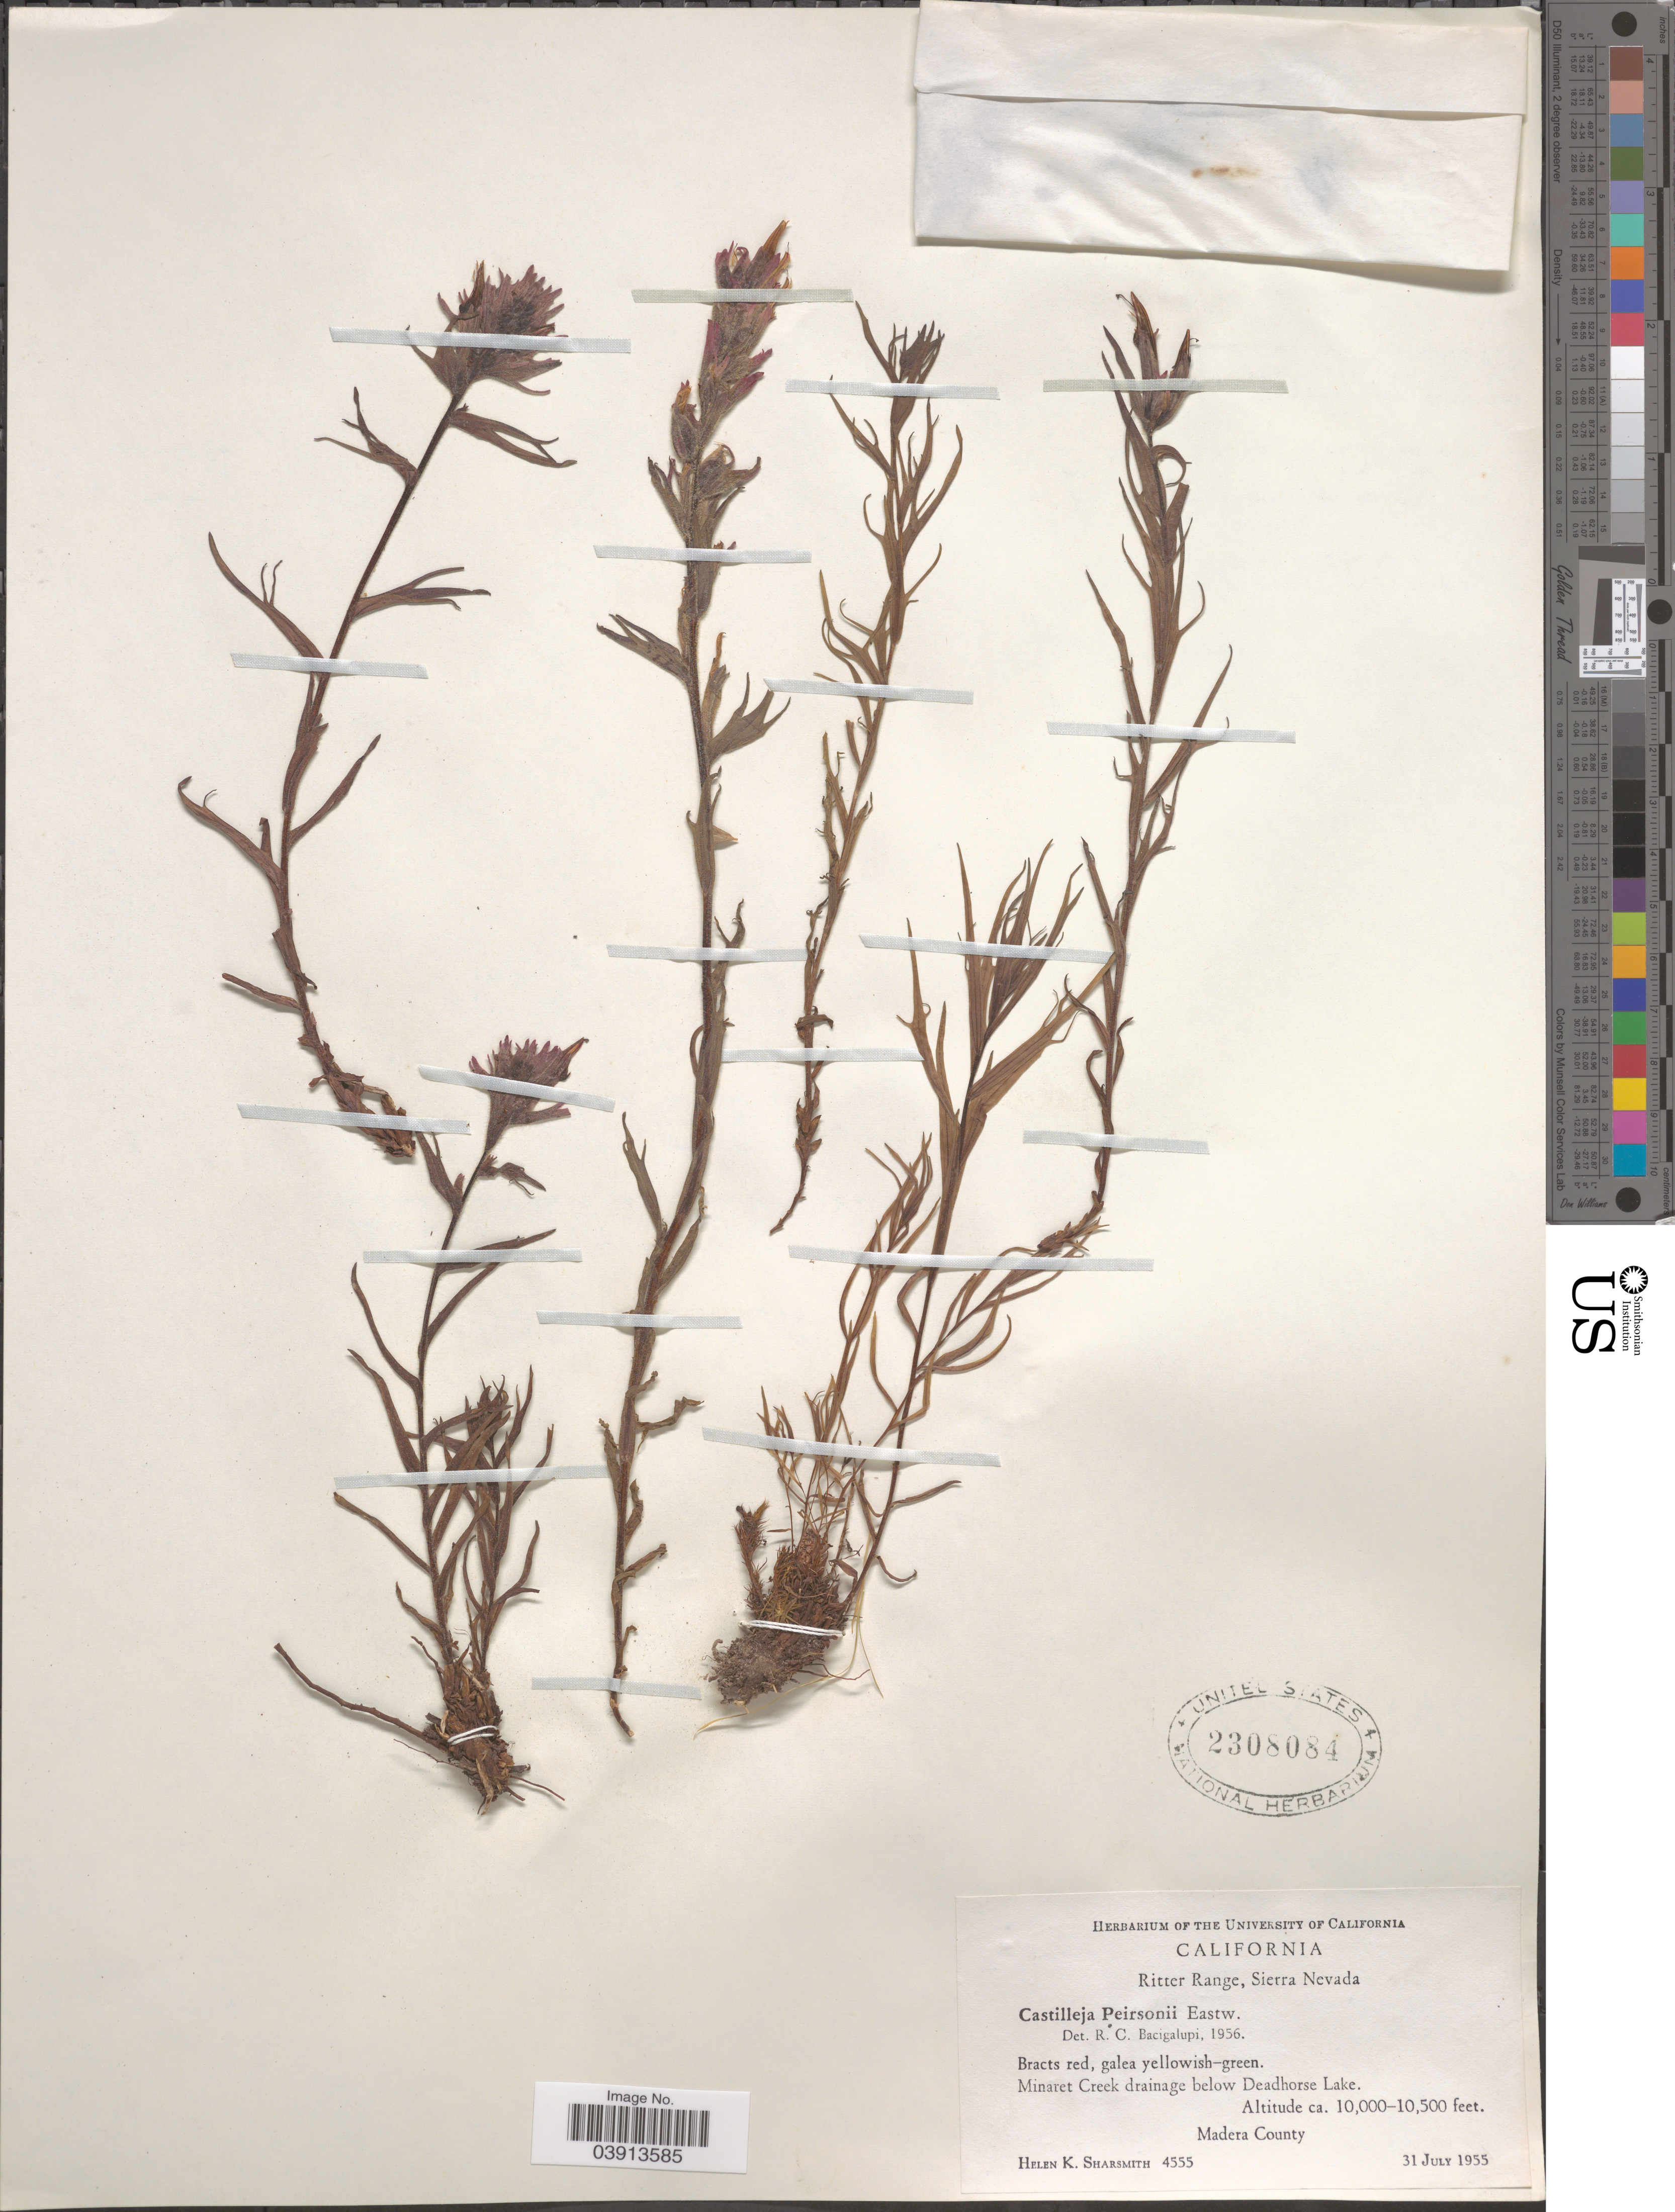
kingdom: Plantae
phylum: Tracheophyta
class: Magnoliopsida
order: Lamiales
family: Orobanchaceae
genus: Castilleja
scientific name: Castilleja peirsonii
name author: Eastw.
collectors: H. Sharsmith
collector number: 4555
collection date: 1955-07-31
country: United States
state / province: California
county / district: Madera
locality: Ritter Range, Sierra Nevada. Minaret Creek drainage below Deadhorse Lake. Madera County.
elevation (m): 3048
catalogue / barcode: US 2308084